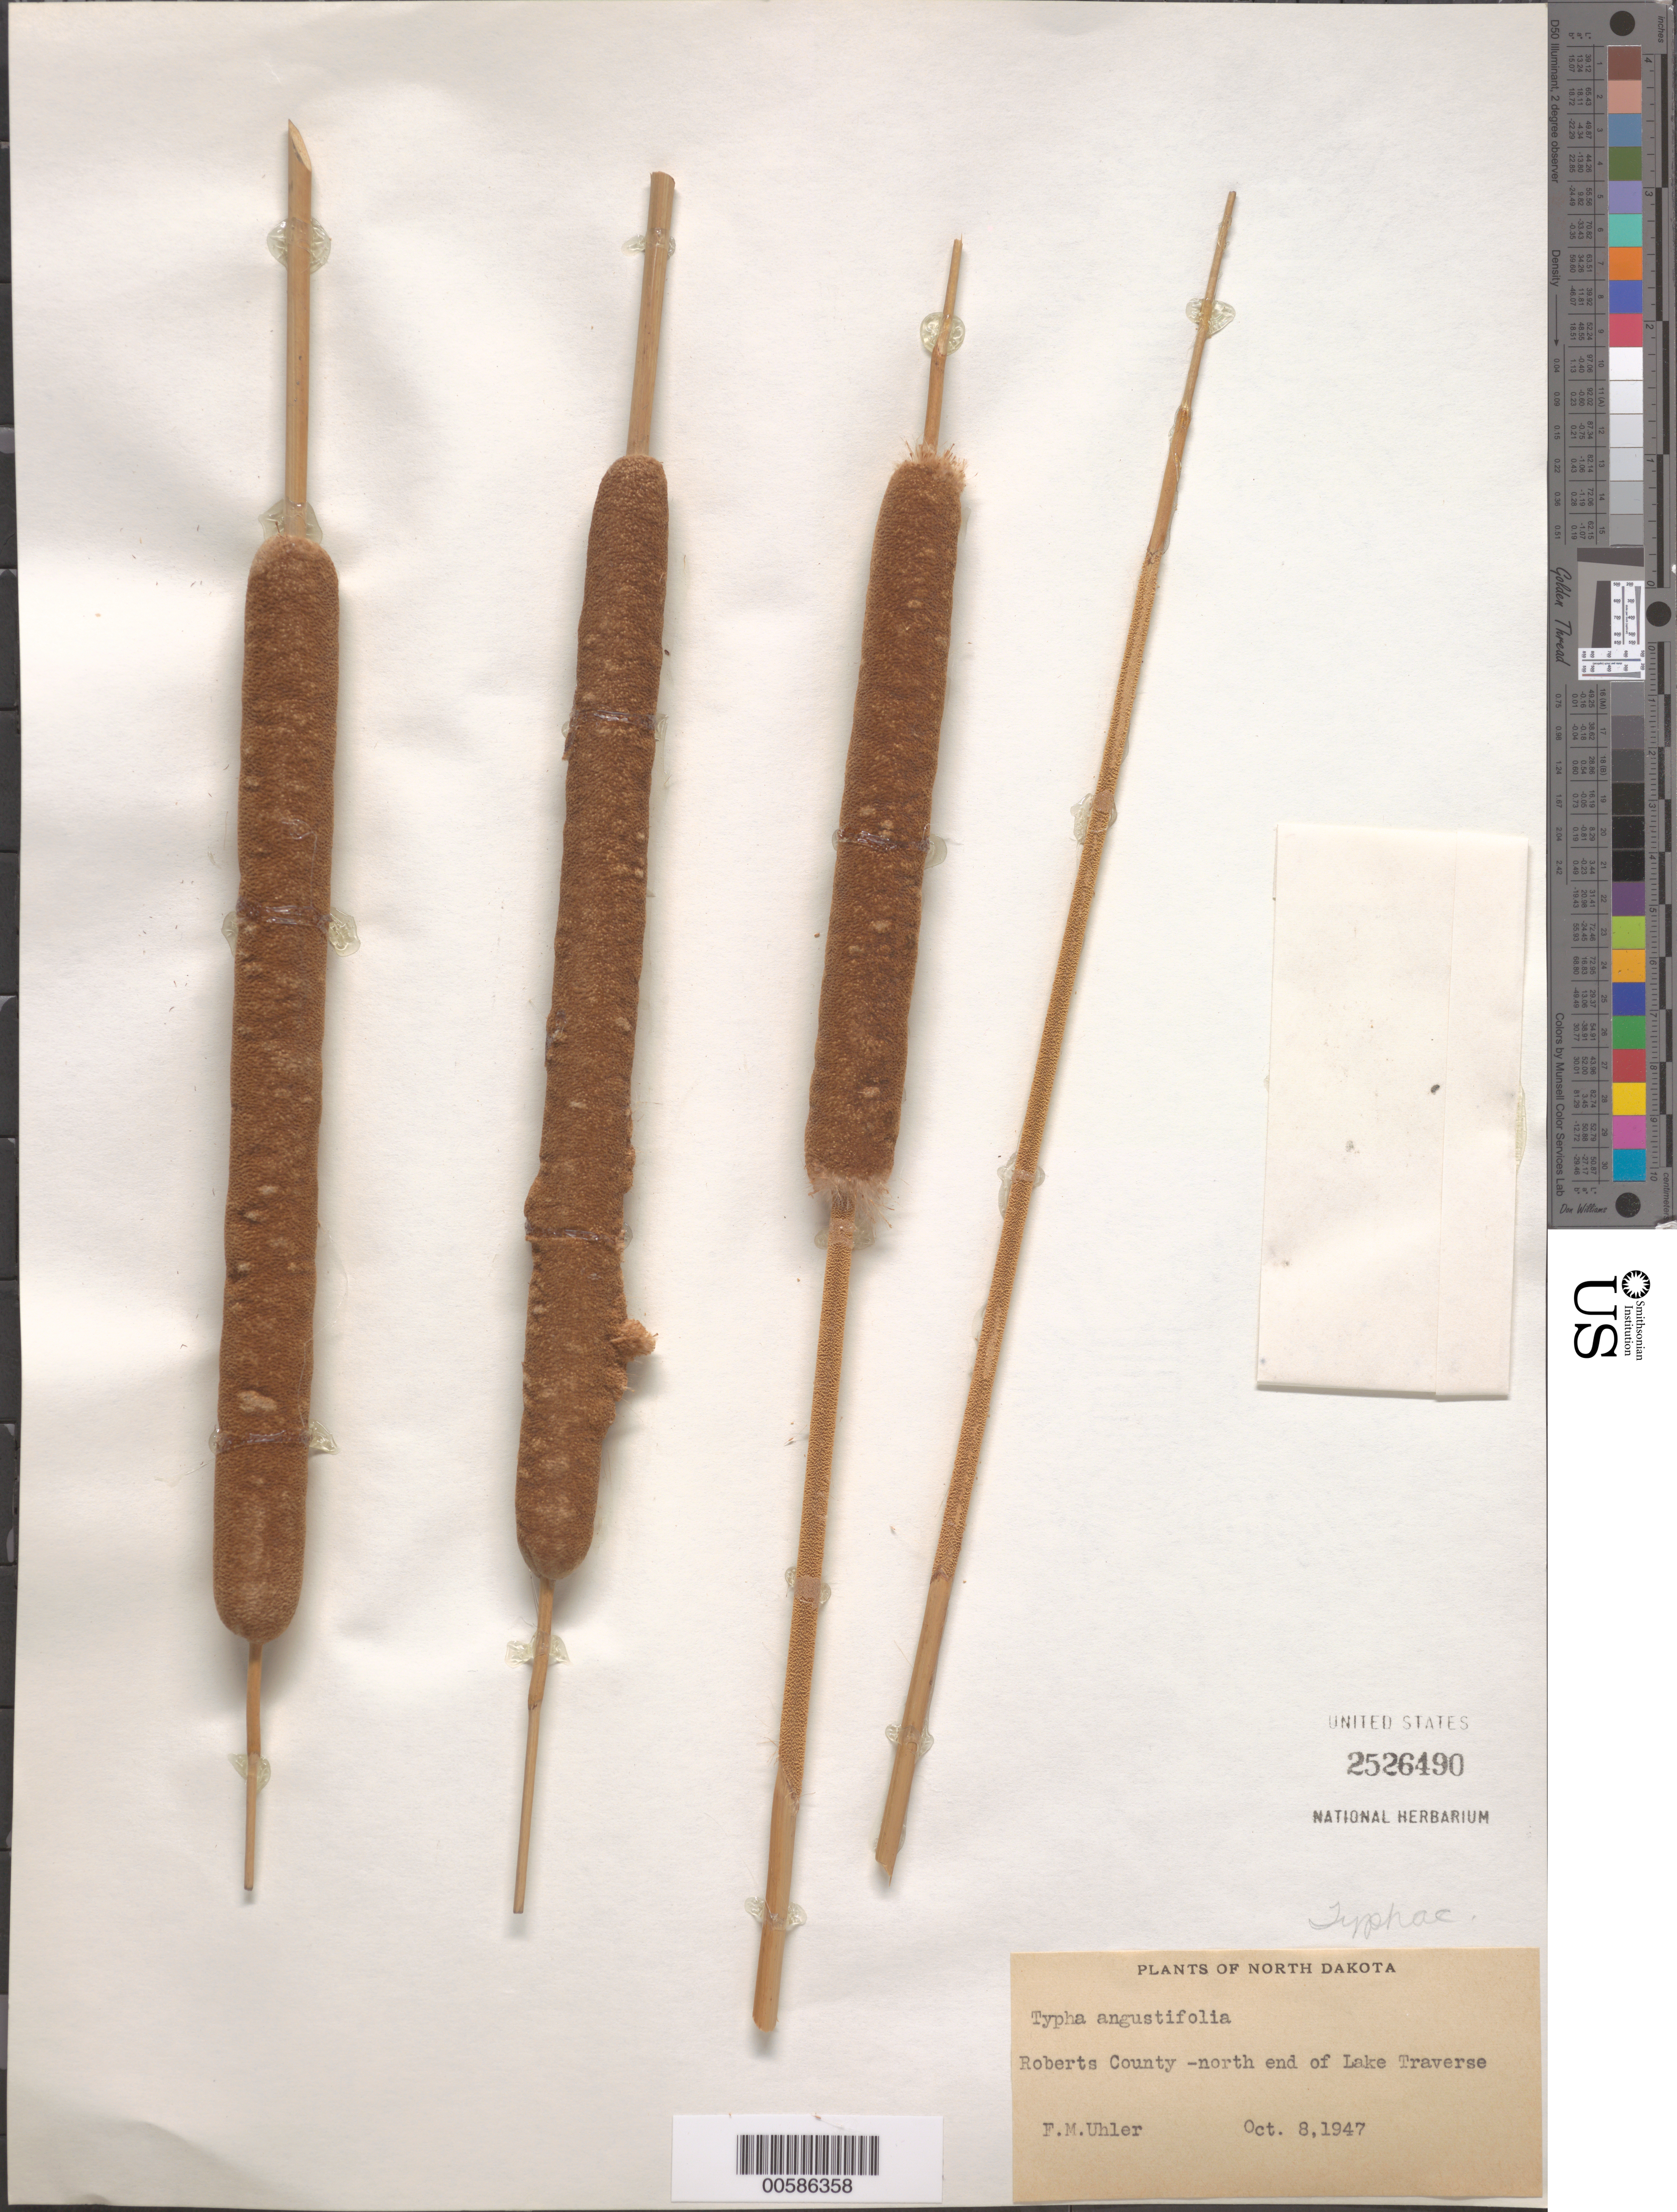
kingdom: Plantae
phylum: Tracheophyta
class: Liliopsida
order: Poales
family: Typhaceae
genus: Typha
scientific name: Typha angustifolia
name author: L.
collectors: F. M. Uhler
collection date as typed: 08 Oct 1947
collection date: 1947-10-08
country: United States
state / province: South Dakota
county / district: Roberts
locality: N of Lake Traverse.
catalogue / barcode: US 2526490